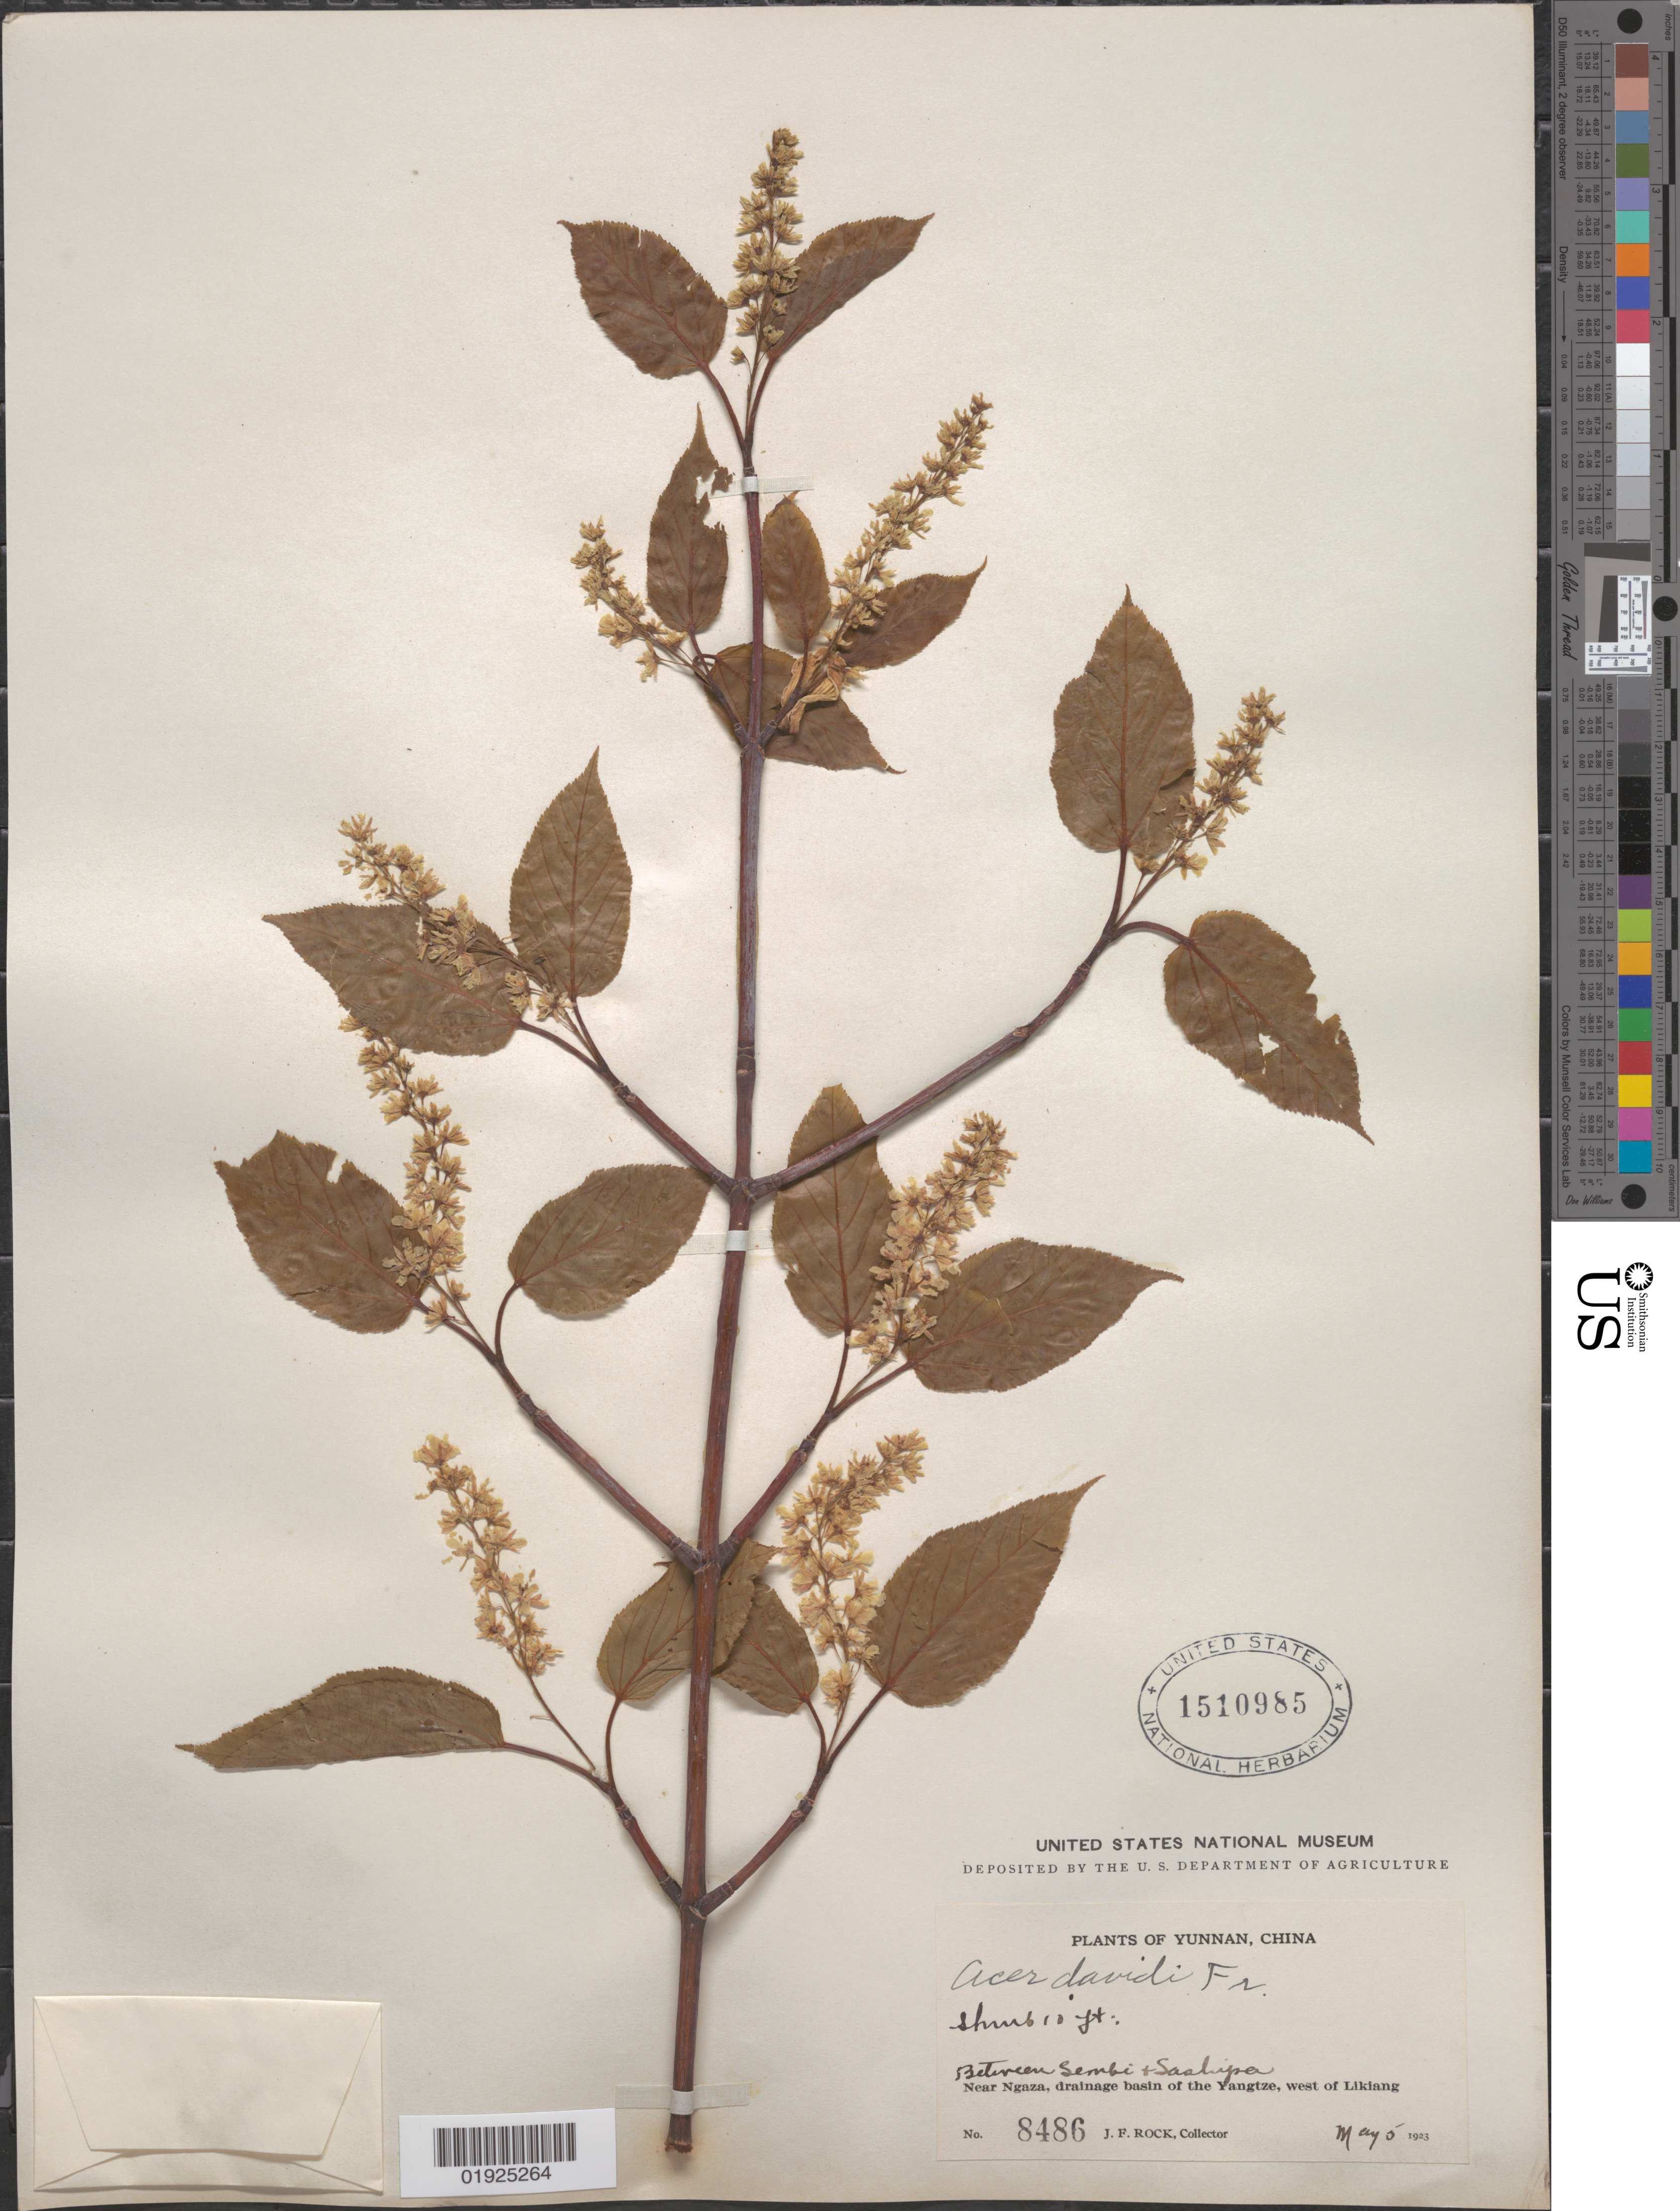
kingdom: Plantae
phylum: Tracheophyta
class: Magnoliopsida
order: Sapindales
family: Sapindaceae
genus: Acer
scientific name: Acer sikkimense subsp. davidii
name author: (Franch.) Wesm.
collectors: J. F. Rock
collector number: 8486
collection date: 1923-05-05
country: China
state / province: Yunnan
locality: Ngaza vicinity, drainage basin of the Yangtze, west of Likiang; between Sembi and Saslipa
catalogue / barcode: US 1510985